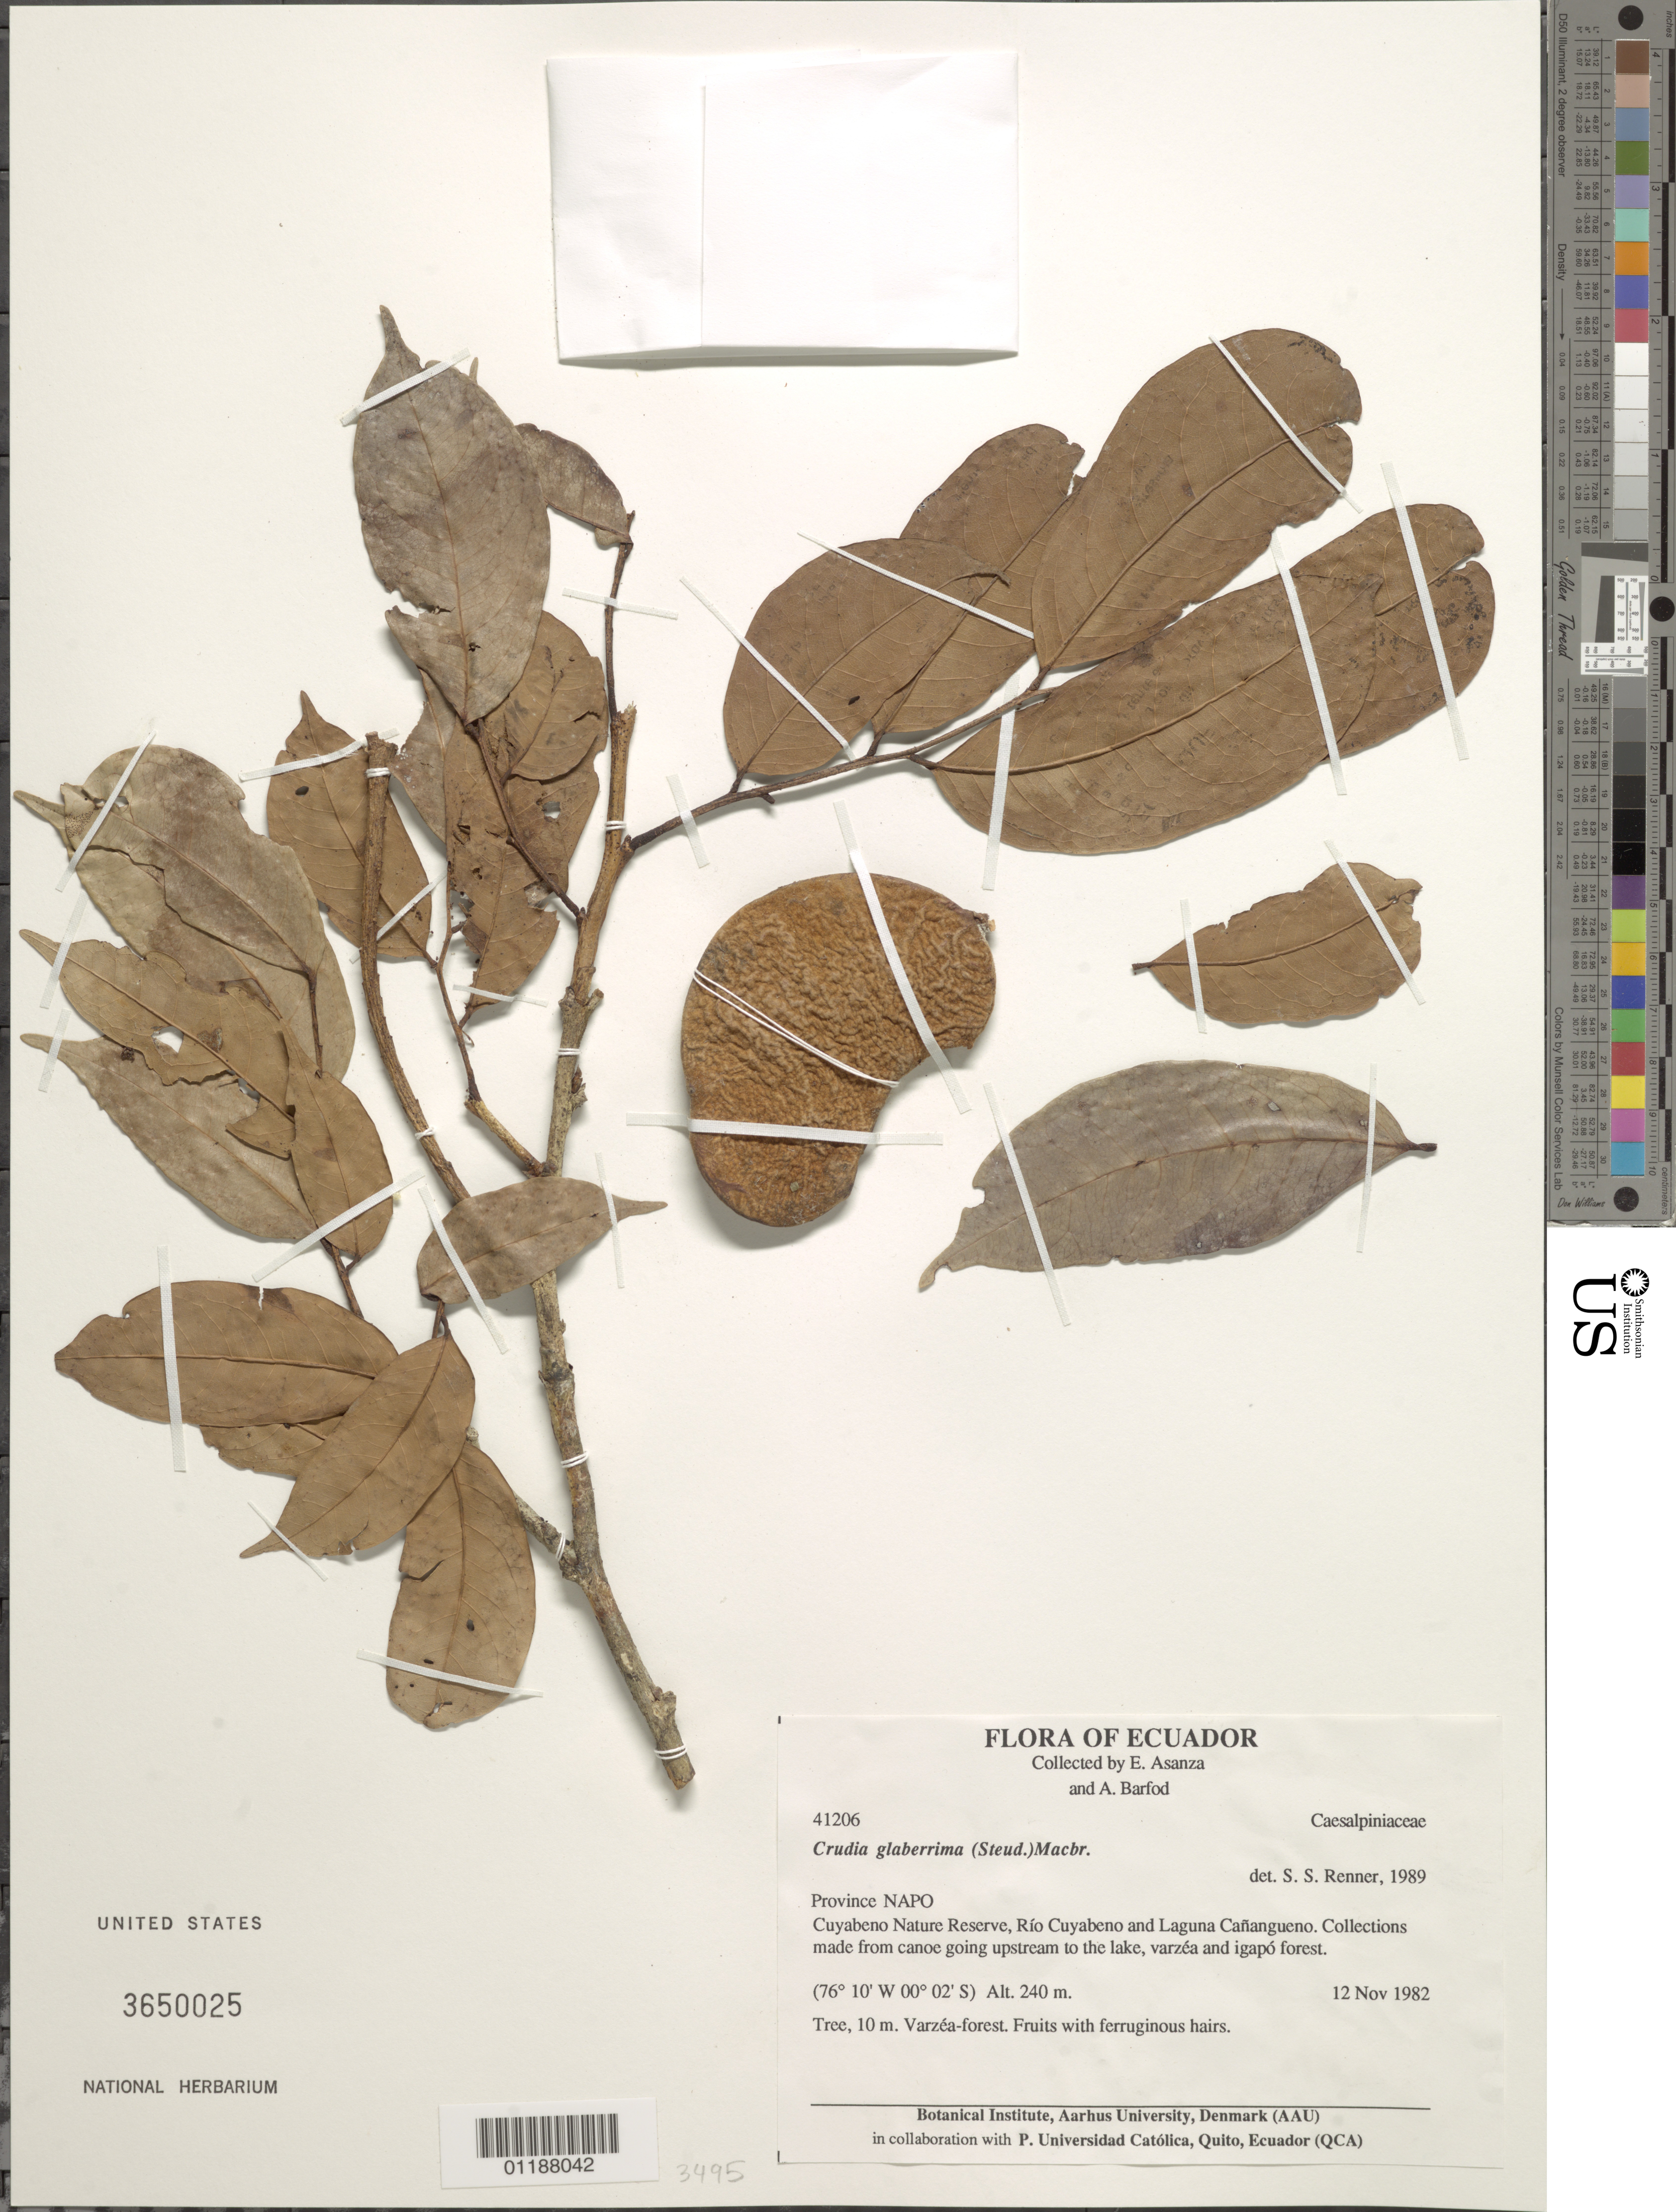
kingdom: Plantae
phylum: Tracheophyta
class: Magnoliopsida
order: Fabales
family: Fabaceae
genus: Crudia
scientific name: Crudia glaberrima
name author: (Steud.) J.F. Macbr.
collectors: E. Asanza C. & A. S, Barfod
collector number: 41206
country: Ecuador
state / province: Napo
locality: Cuyabeno Nature Reserve, Rio Cuyabeno and Laguna Canangueno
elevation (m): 240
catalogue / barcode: US 3650025